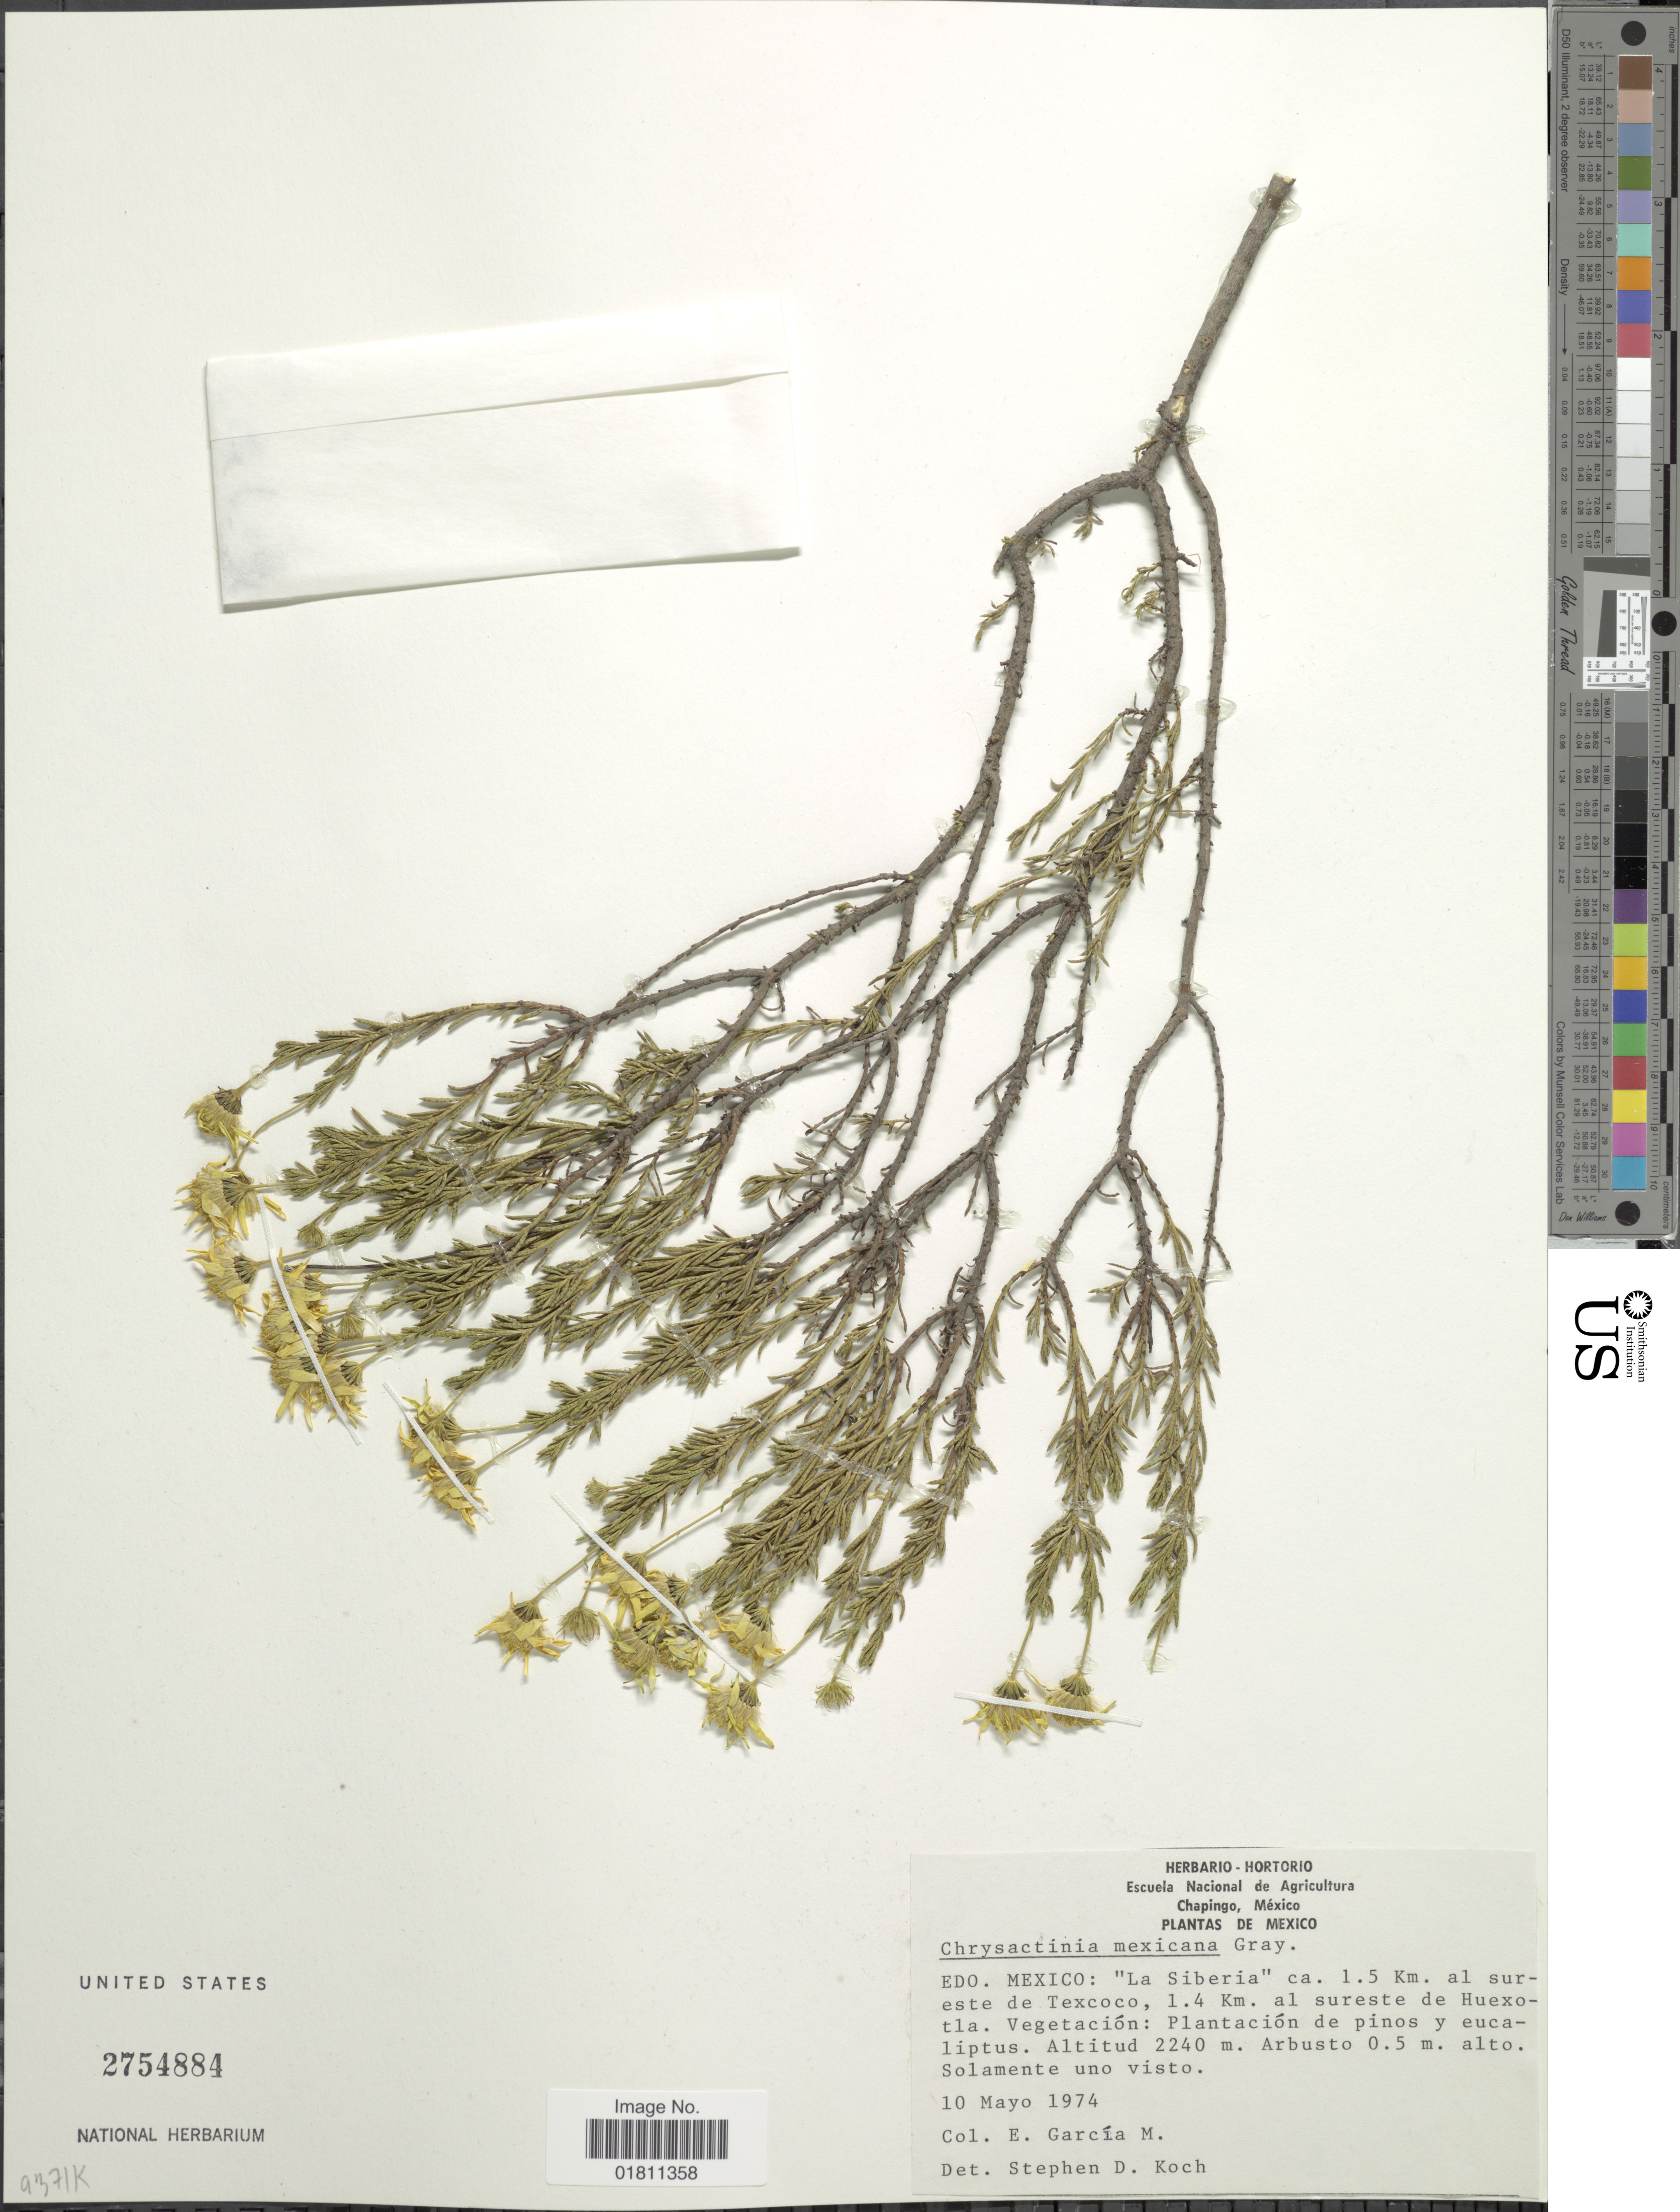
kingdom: Plantae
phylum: Tracheophyta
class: Magnoliopsida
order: Asterales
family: Asteraceae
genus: Chrysactinia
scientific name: Chrysactinia mexicana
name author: A. Gray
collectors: E. García-M.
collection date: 1974-05-10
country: Mexico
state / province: México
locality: La Siberia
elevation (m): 2240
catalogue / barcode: US 2754884